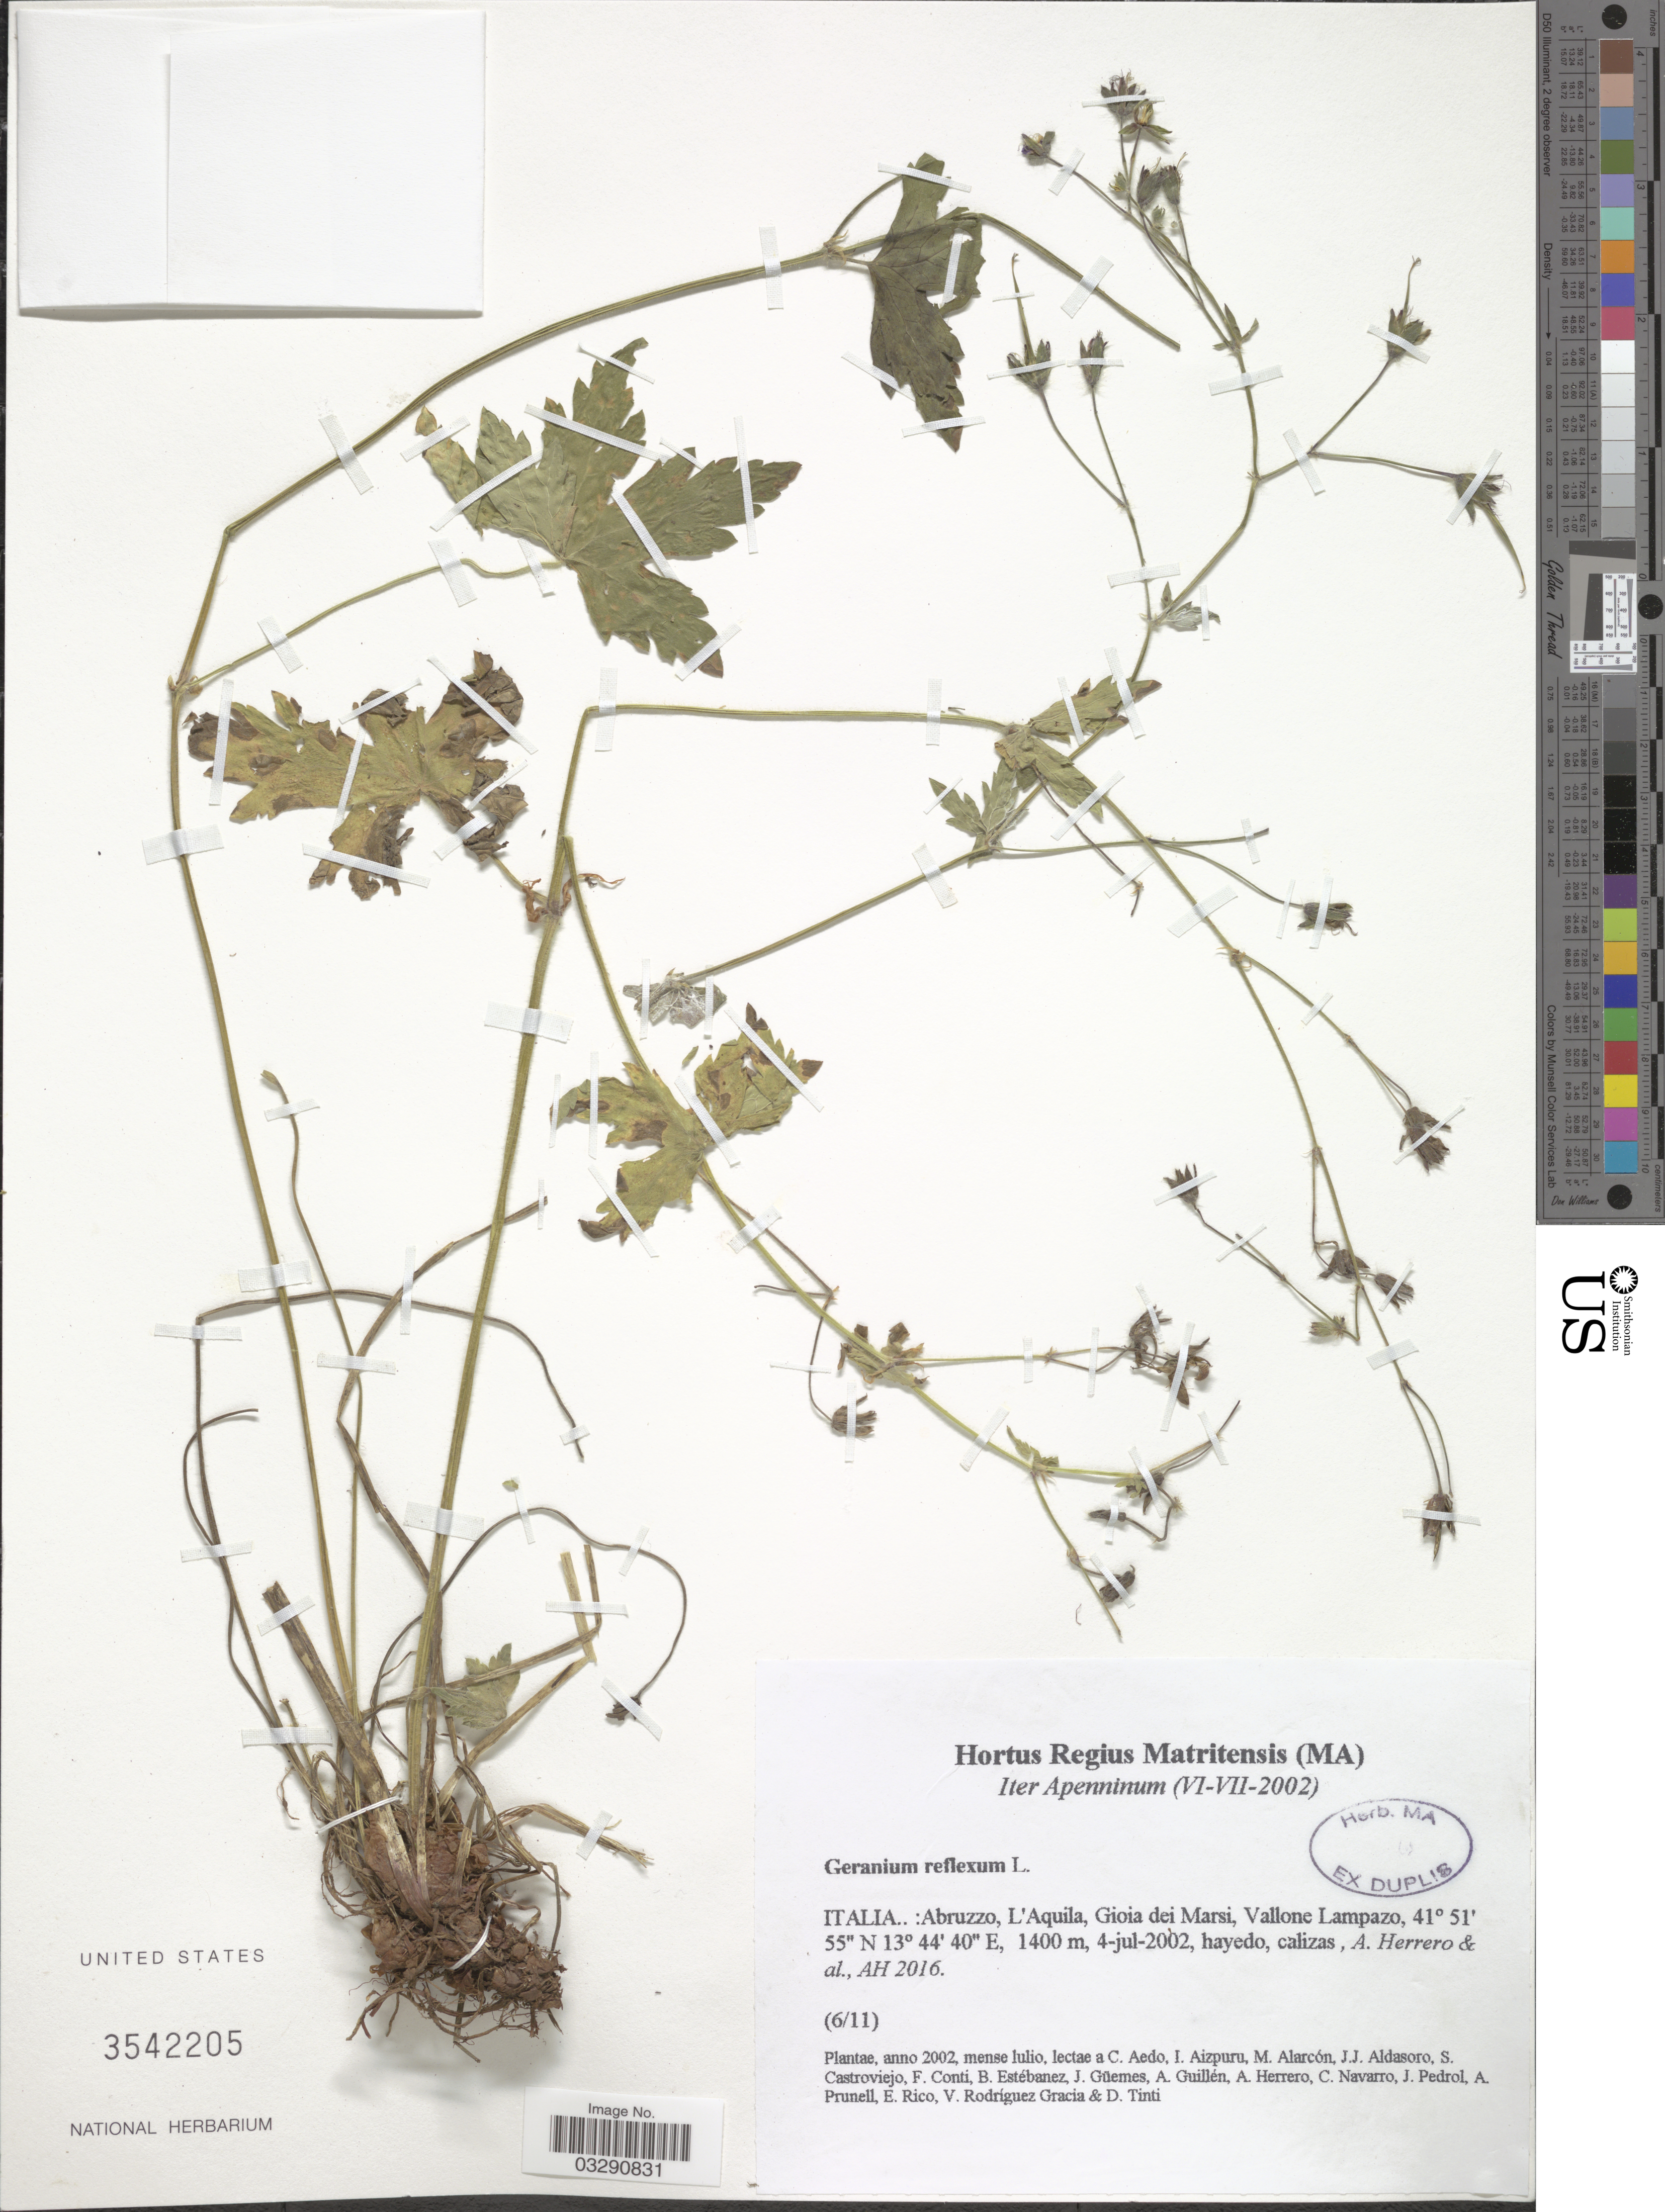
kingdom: Plantae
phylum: Tracheophyta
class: Magnoliopsida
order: Geraniales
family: Geraniaceae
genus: Geranium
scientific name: Geranium reflexum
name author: L.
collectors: A. Herrero & et al.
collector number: AH2016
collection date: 2002-07-04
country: Italy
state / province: Abruzzo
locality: L'Aquila, Gioia dei Marsi, Vallone Lampazo.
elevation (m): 1400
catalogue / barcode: US 3542205